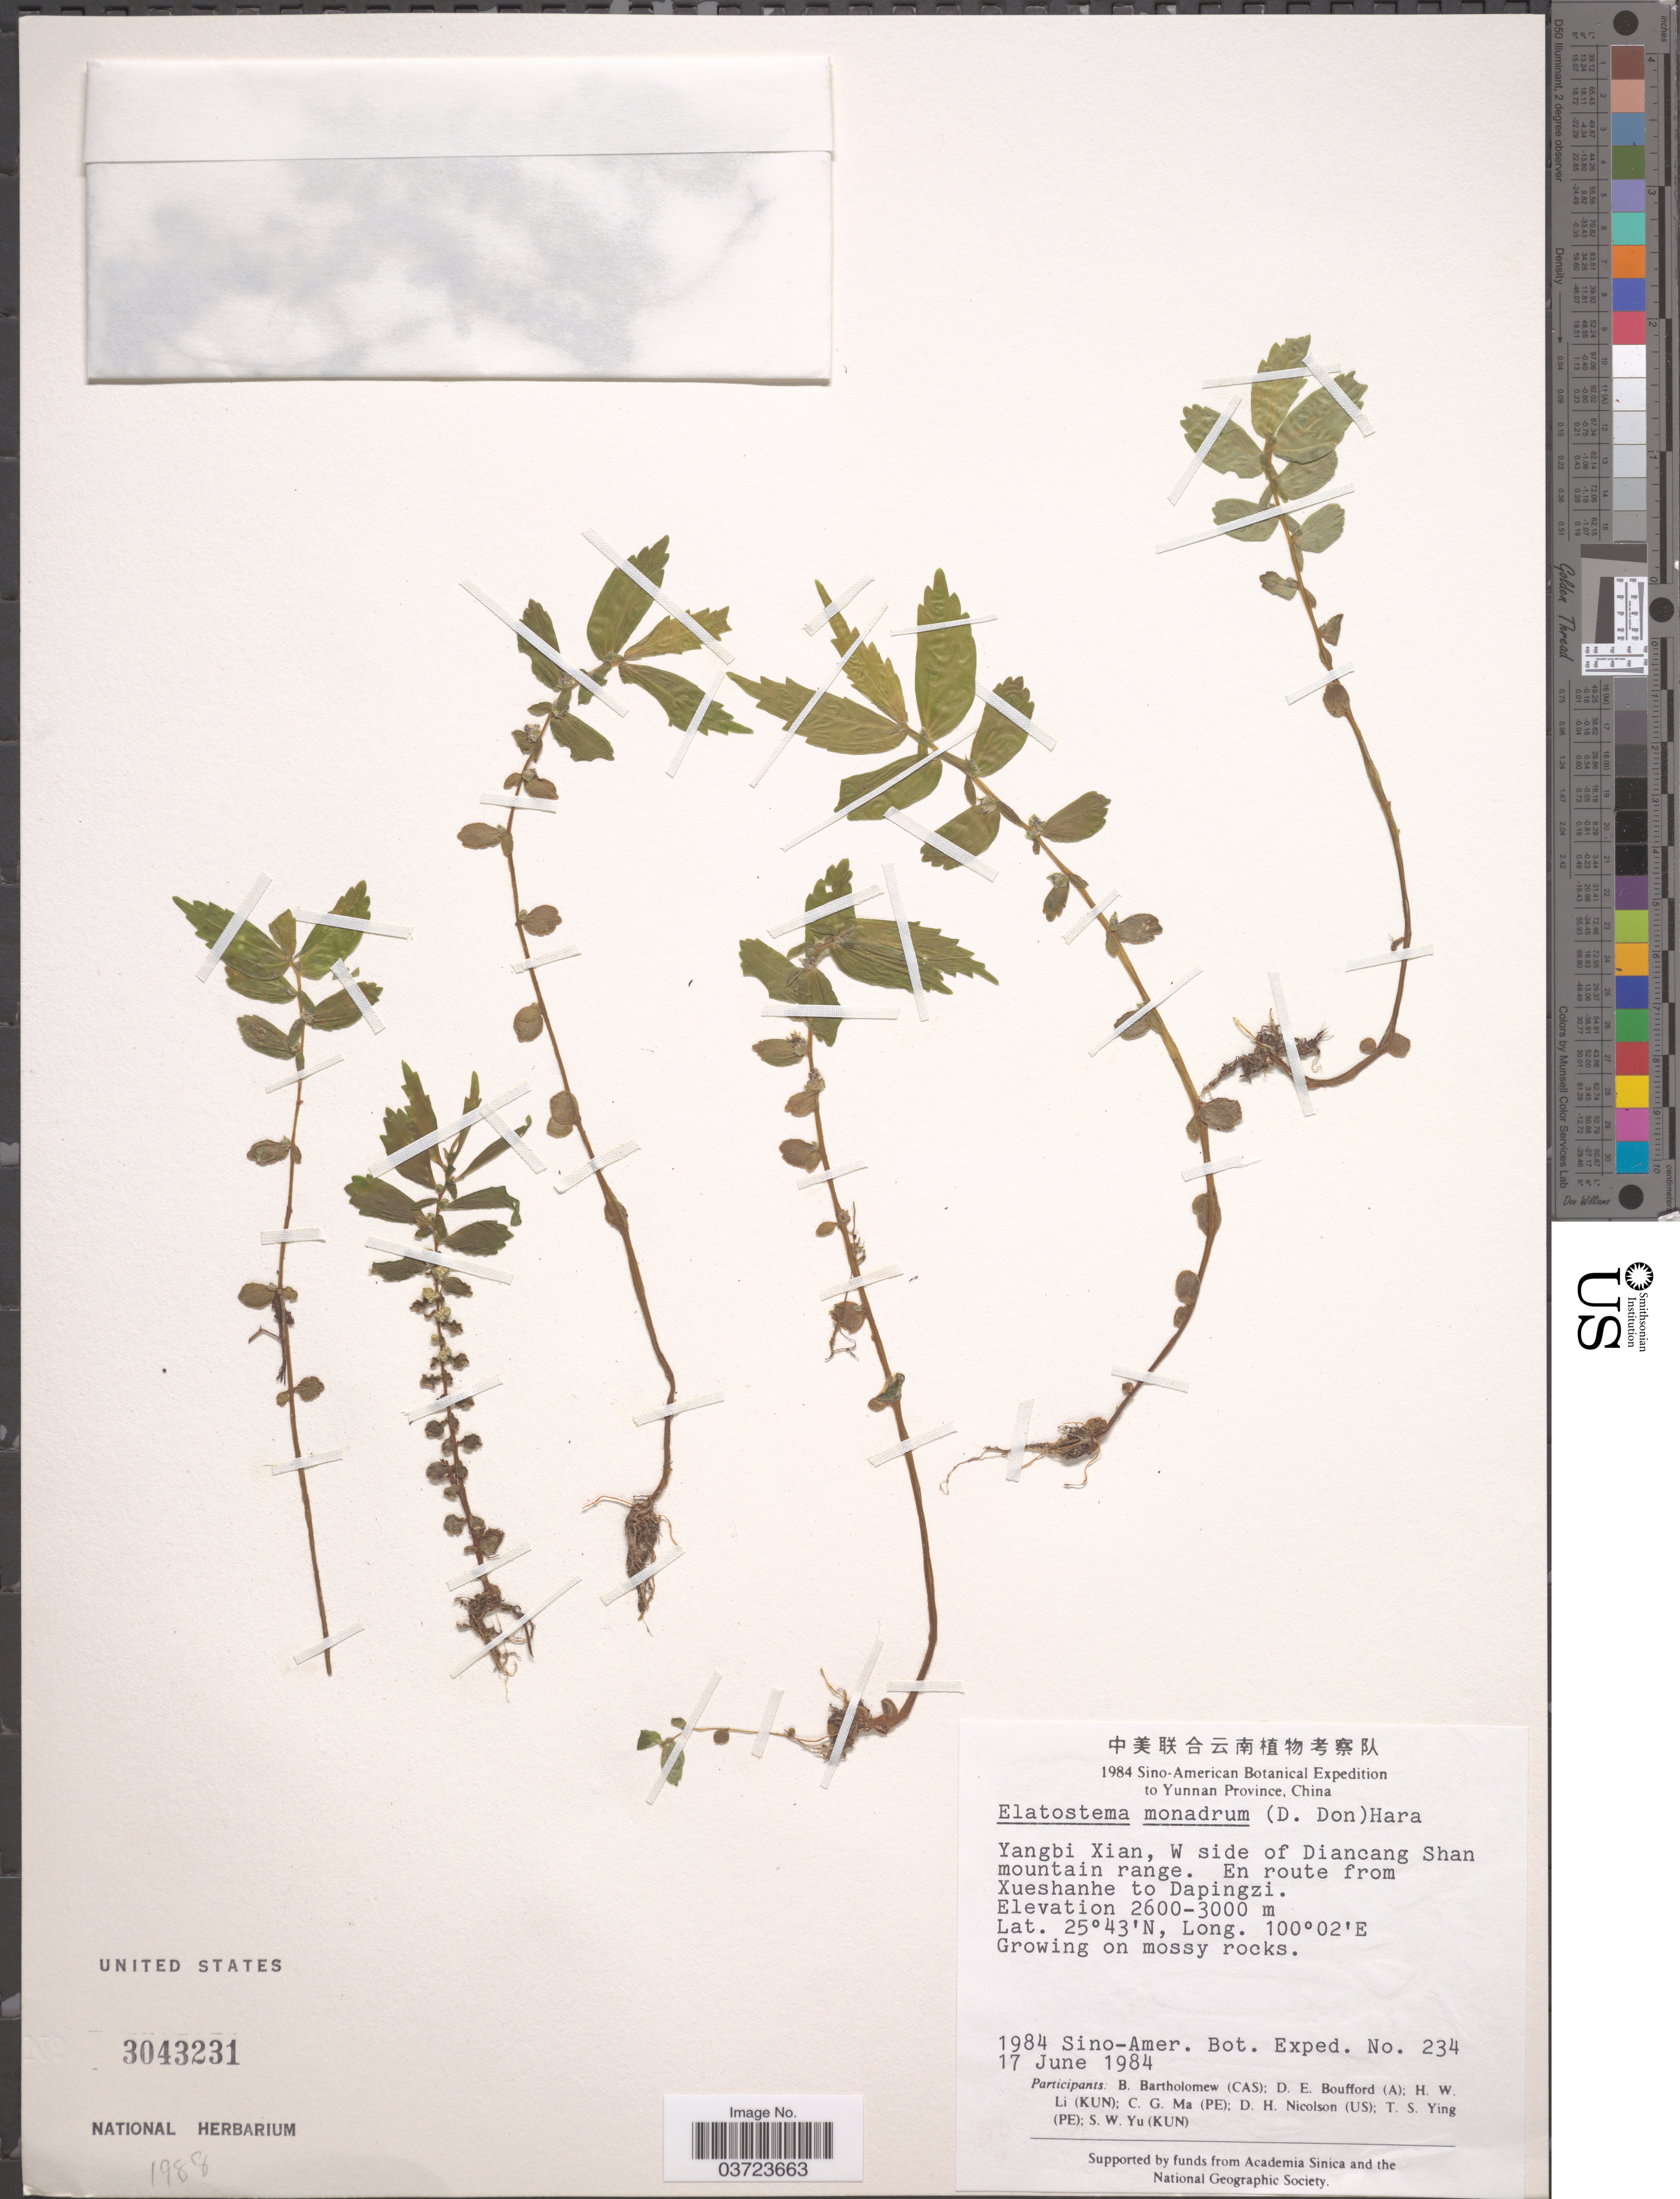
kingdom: Plantae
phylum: Tracheophyta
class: Magnoliopsida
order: Rosales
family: Urticaceae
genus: Elatostema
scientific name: Elatostema monandrum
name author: (Buch.-Ham. ex D. Don) H. Hara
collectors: Sino-Amer. Bot. Exped. 1984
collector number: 234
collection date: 1984-06-17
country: China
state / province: Yunnan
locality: Yangbi Xian, W side of Diancang Shan mountain range. En route from Xueshanhe to Dapingzi.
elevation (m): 2600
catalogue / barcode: US 3043231